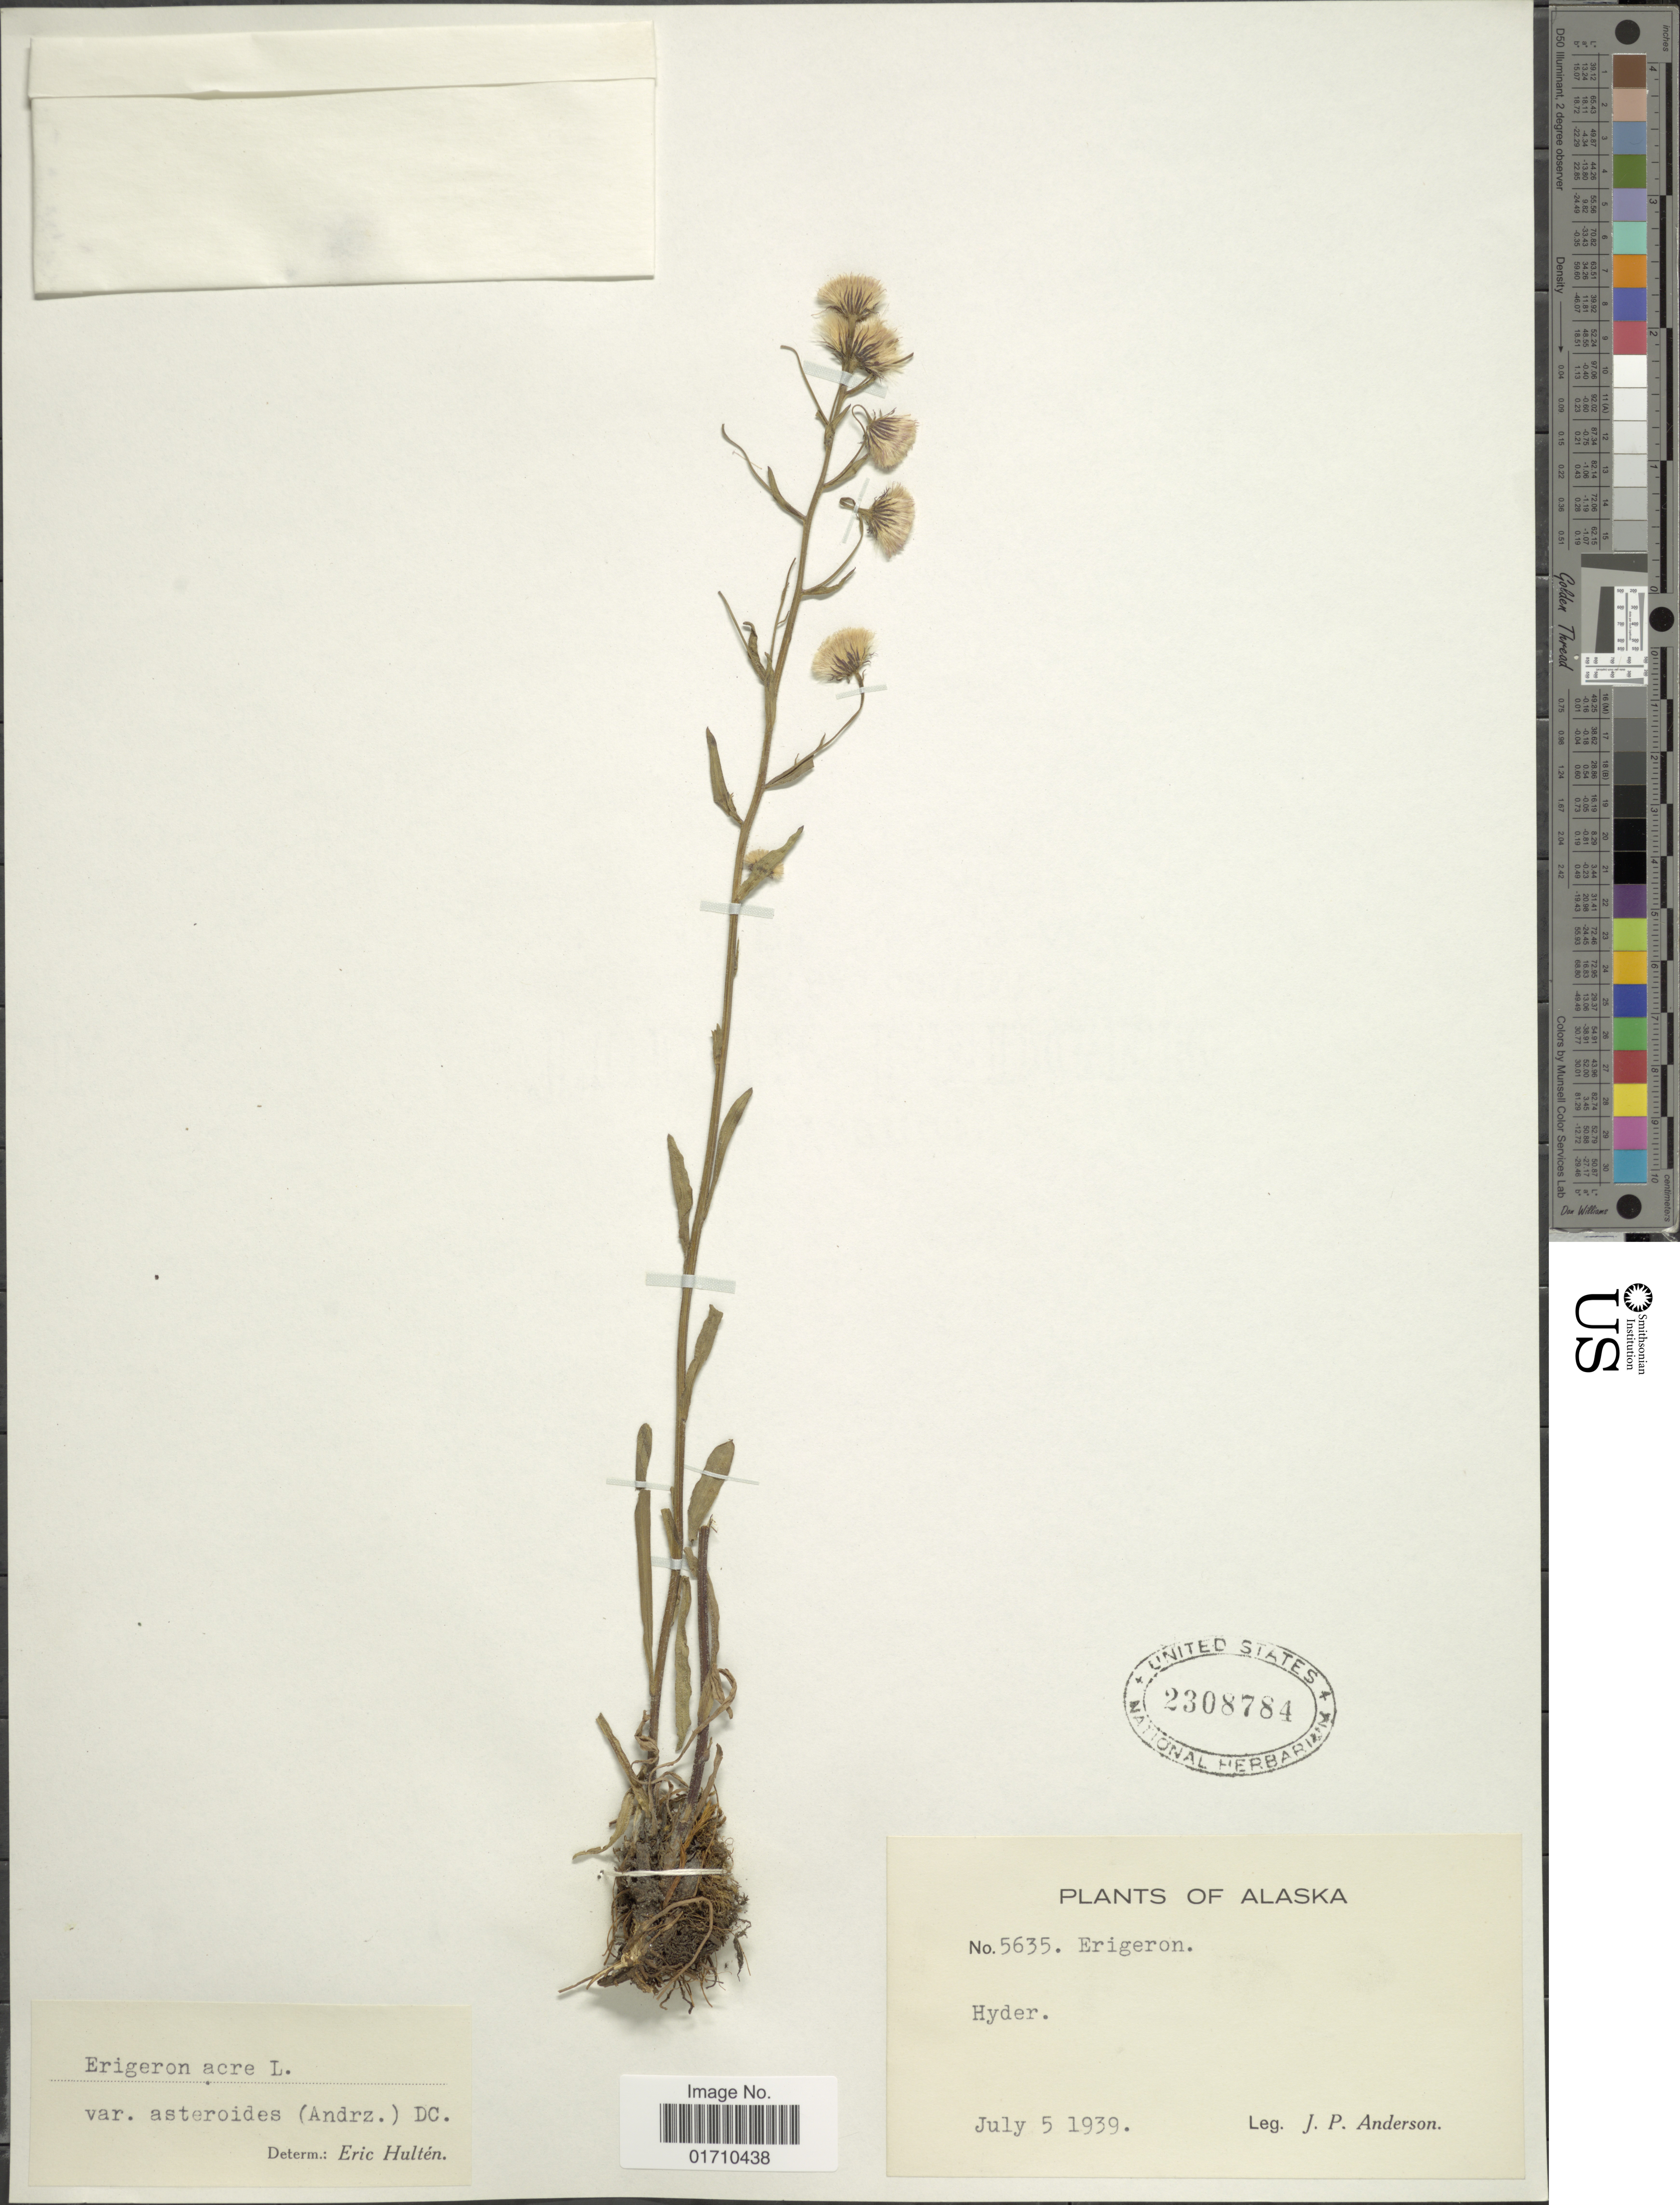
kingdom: Plantae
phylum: Tracheophyta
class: Magnoliopsida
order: Asterales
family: Asteraceae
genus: Erigeron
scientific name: Erigeron acris var. asteroides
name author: (Andrz.) DC.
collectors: J. P. Anderson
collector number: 5635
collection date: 1939-07-05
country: United States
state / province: Alaska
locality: Hyder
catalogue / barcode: US 2308784